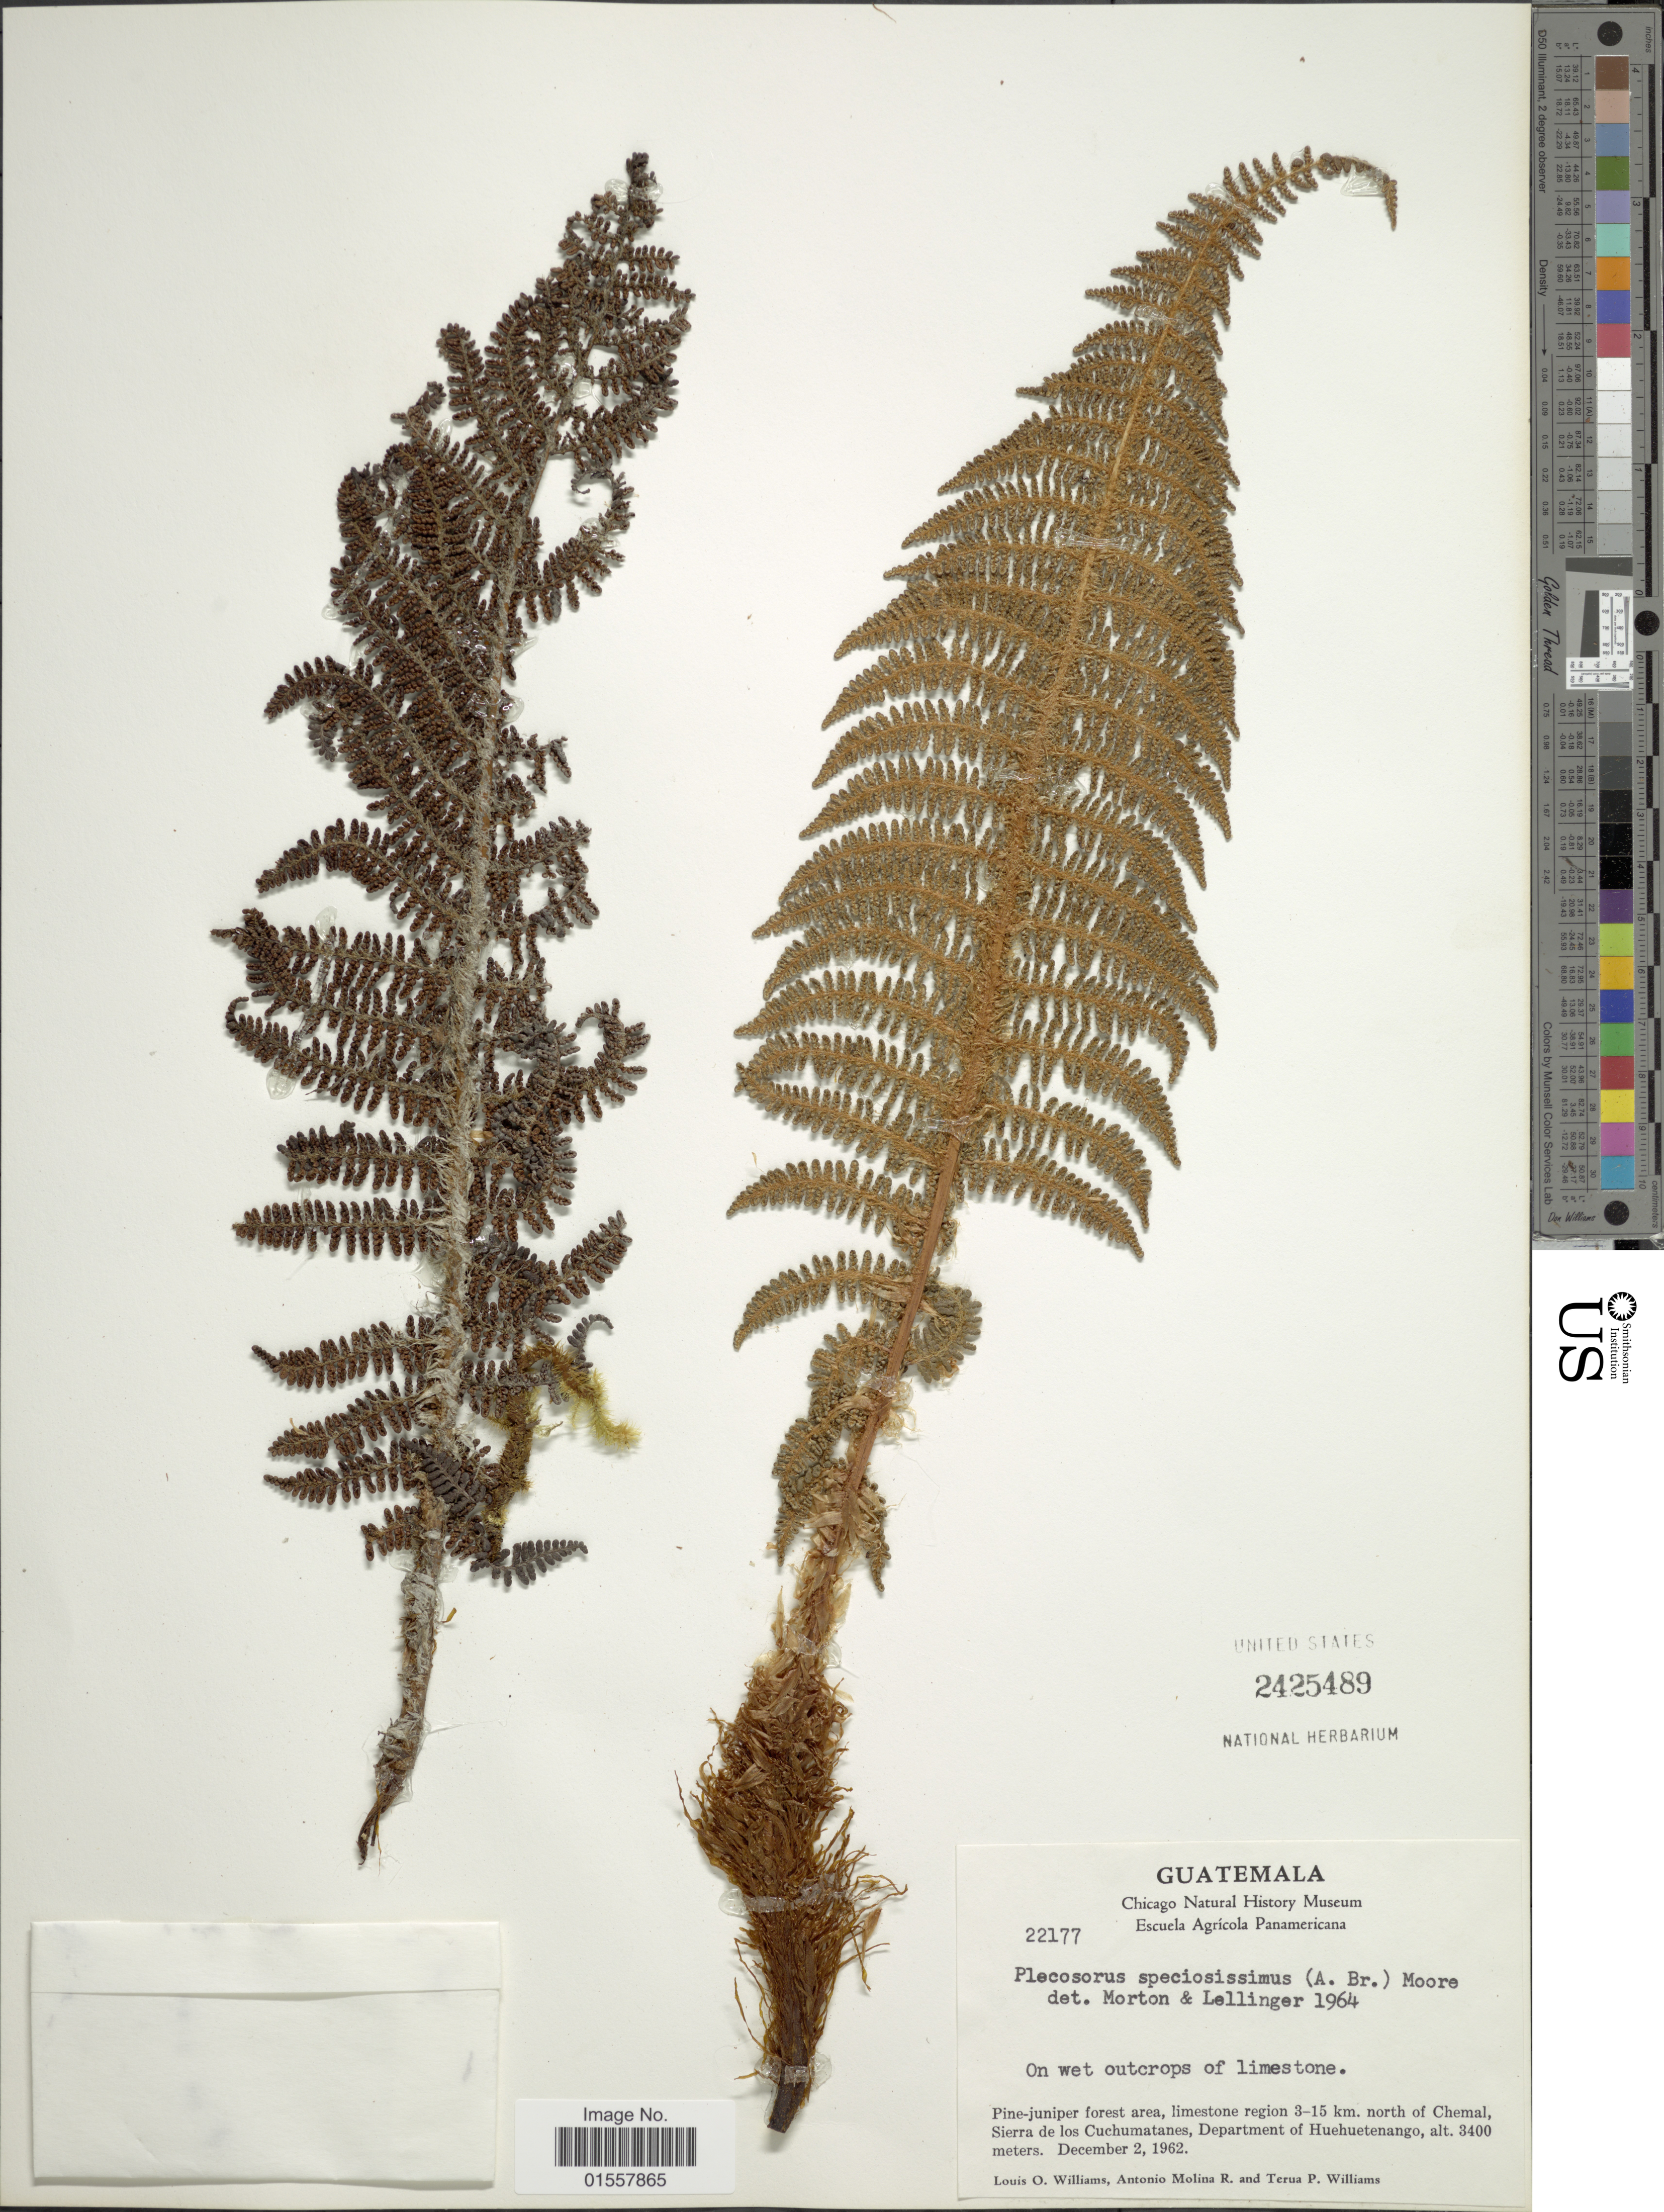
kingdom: Plantae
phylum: Tracheophyta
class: Polypodiopsida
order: Polypodiales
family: Dryopteridaceae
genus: Polystichum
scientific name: Polystichum speciosissimum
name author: (A. Braun ex Kunze) Copel.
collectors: L. O. Williams, A. Molina R. & T. P. Williams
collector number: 22177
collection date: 1962-12-02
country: Guatemala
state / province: Huehuetenango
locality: Limestone region 3-15 km. north of Chemal, Sierra de los Cuchumatanes, Department of Huehuetenango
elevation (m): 3400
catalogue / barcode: US 2425489